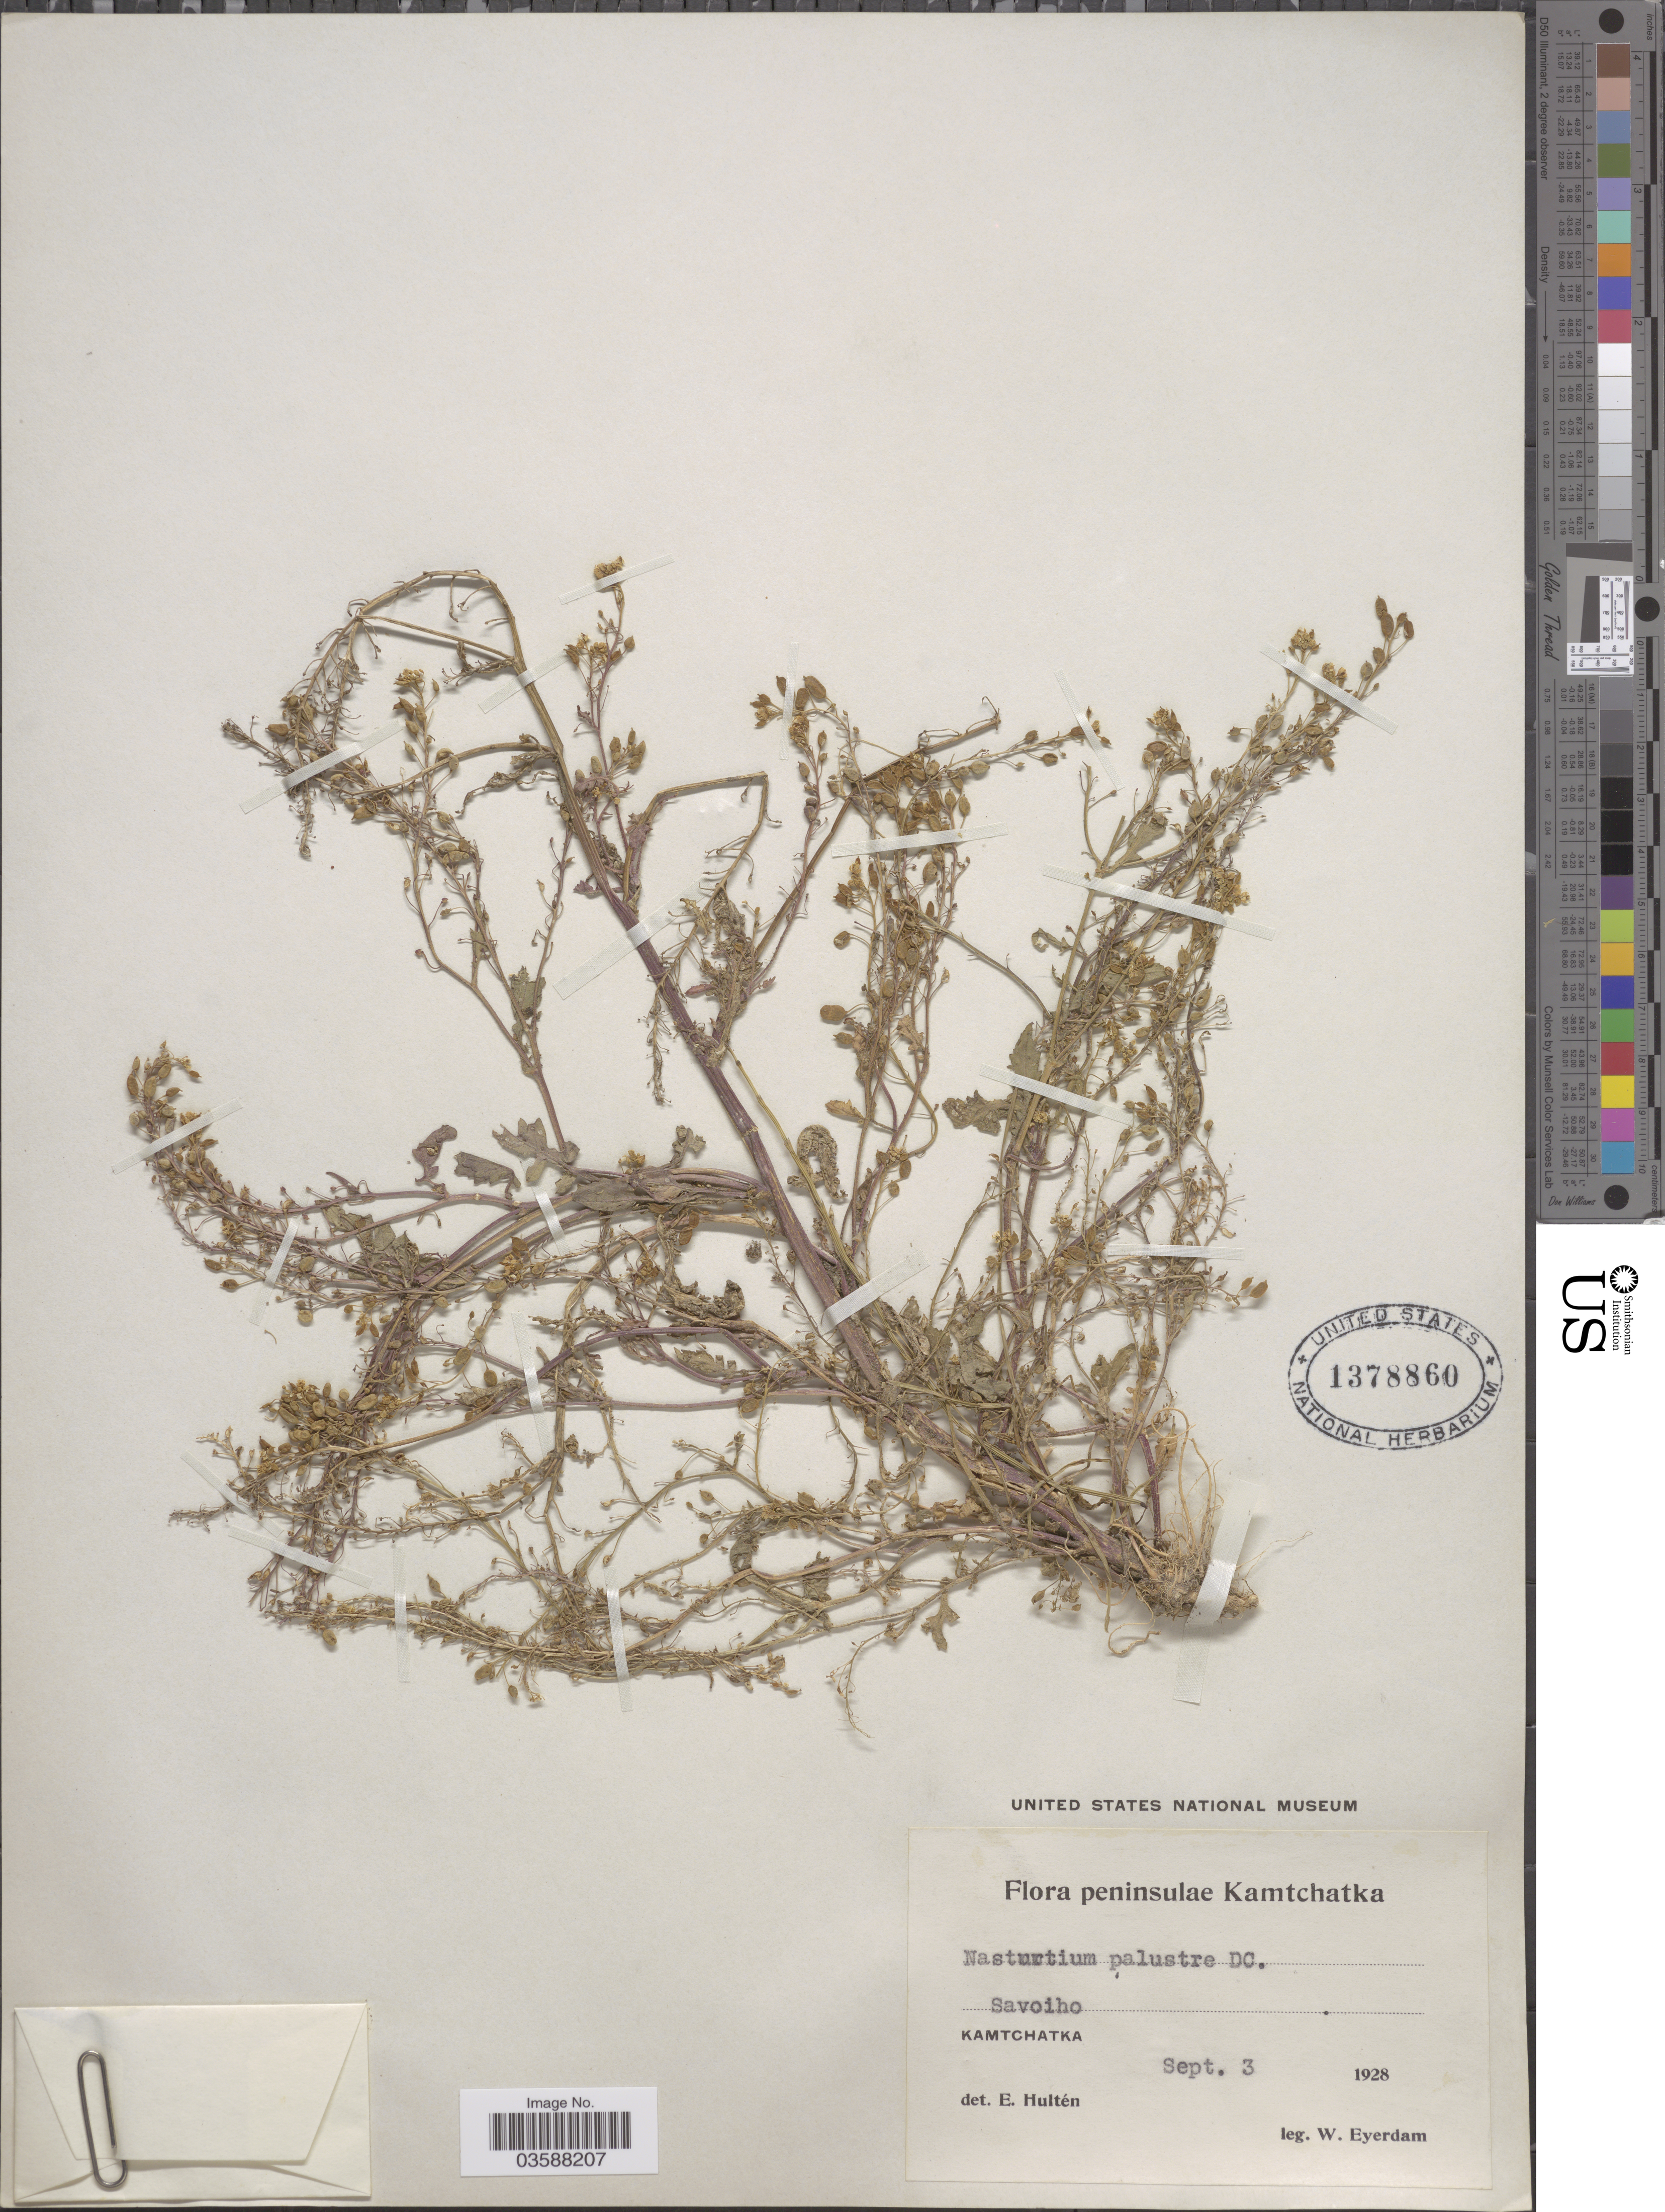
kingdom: Plantae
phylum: Tracheophyta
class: Magnoliopsida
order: Brassicales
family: Brassicaceae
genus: Rorippa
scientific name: Rorippa palustris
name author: (L.) Besser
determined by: Strong, M. T., (US), Smithsonian Institution - National Museum of Natural History (UNITED STATES)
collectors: W. J. Eyerdam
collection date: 1928-09-03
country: Russian Federation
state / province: Kamchatka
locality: Peninsulae Kamtchatka. Savoiho.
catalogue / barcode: US 1378860